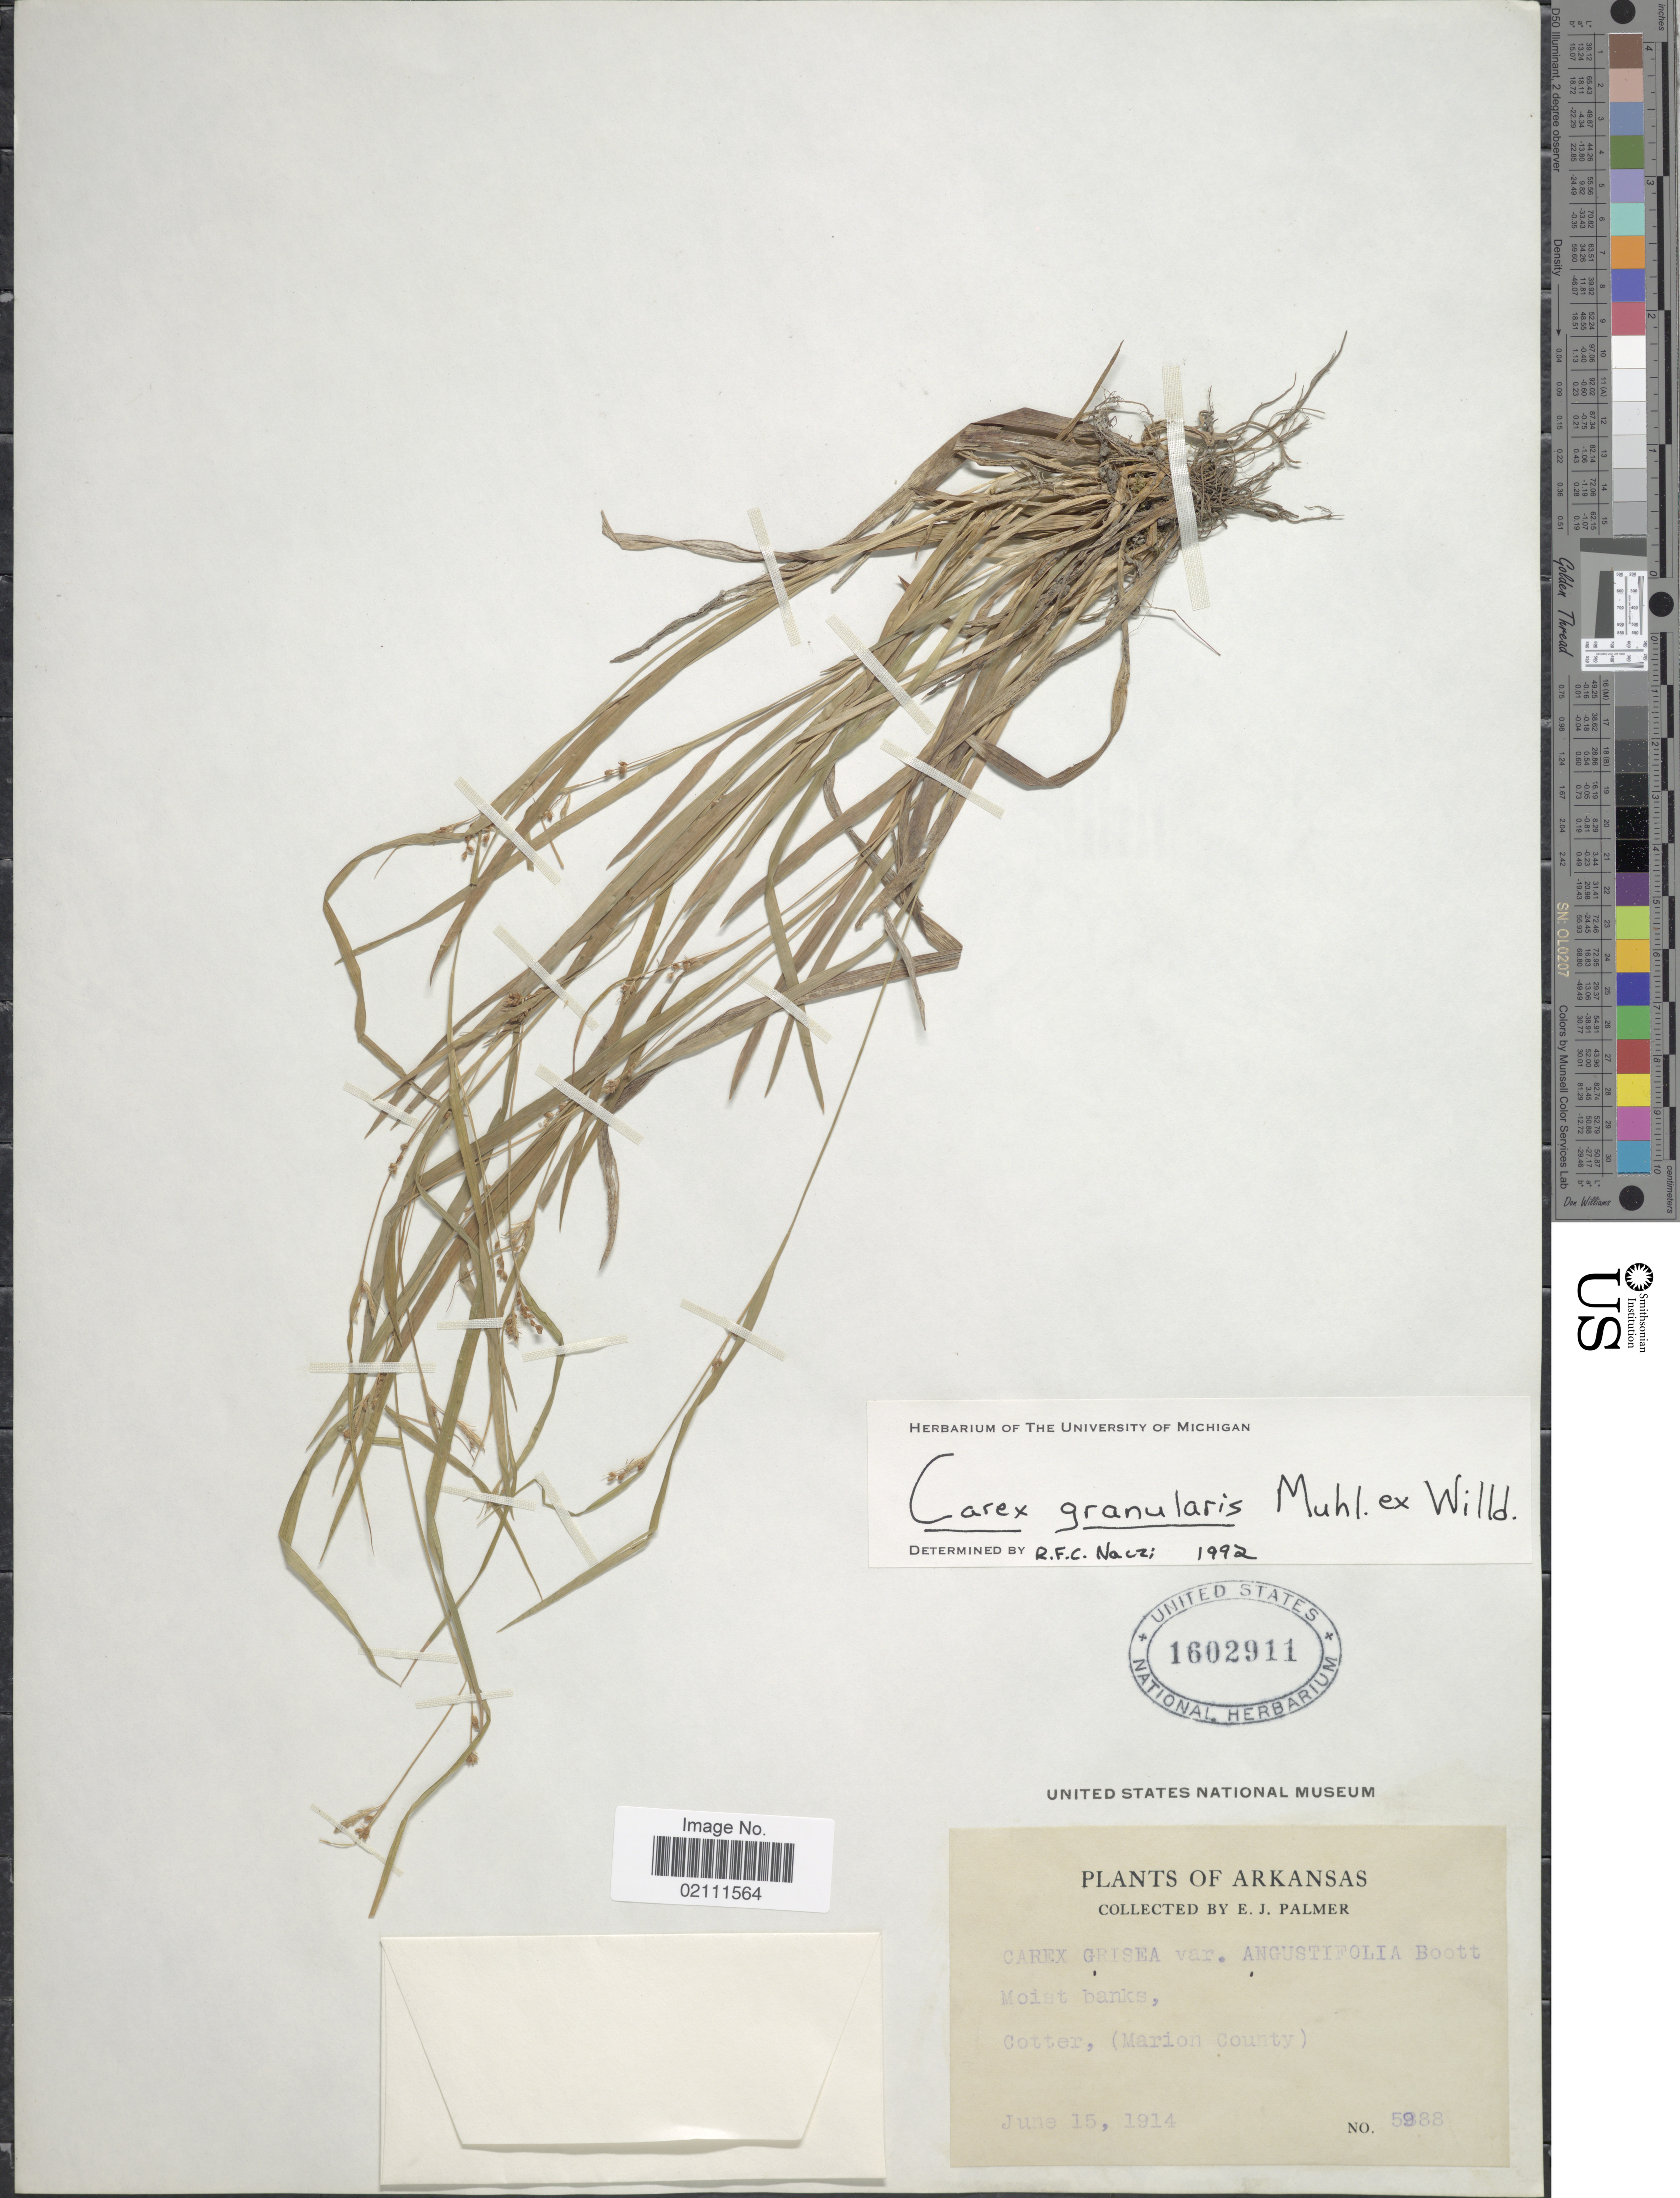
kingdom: Plantae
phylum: Tracheophyta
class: Liliopsida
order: Poales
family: Cyperaceae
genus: Carex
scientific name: Carex granularis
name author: Muhl. ex Willd.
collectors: E. J. Palmer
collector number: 5988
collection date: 1914-06-15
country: United States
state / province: Arkansas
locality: Moist banks, Cotter, (Marion County).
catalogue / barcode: US 1602911